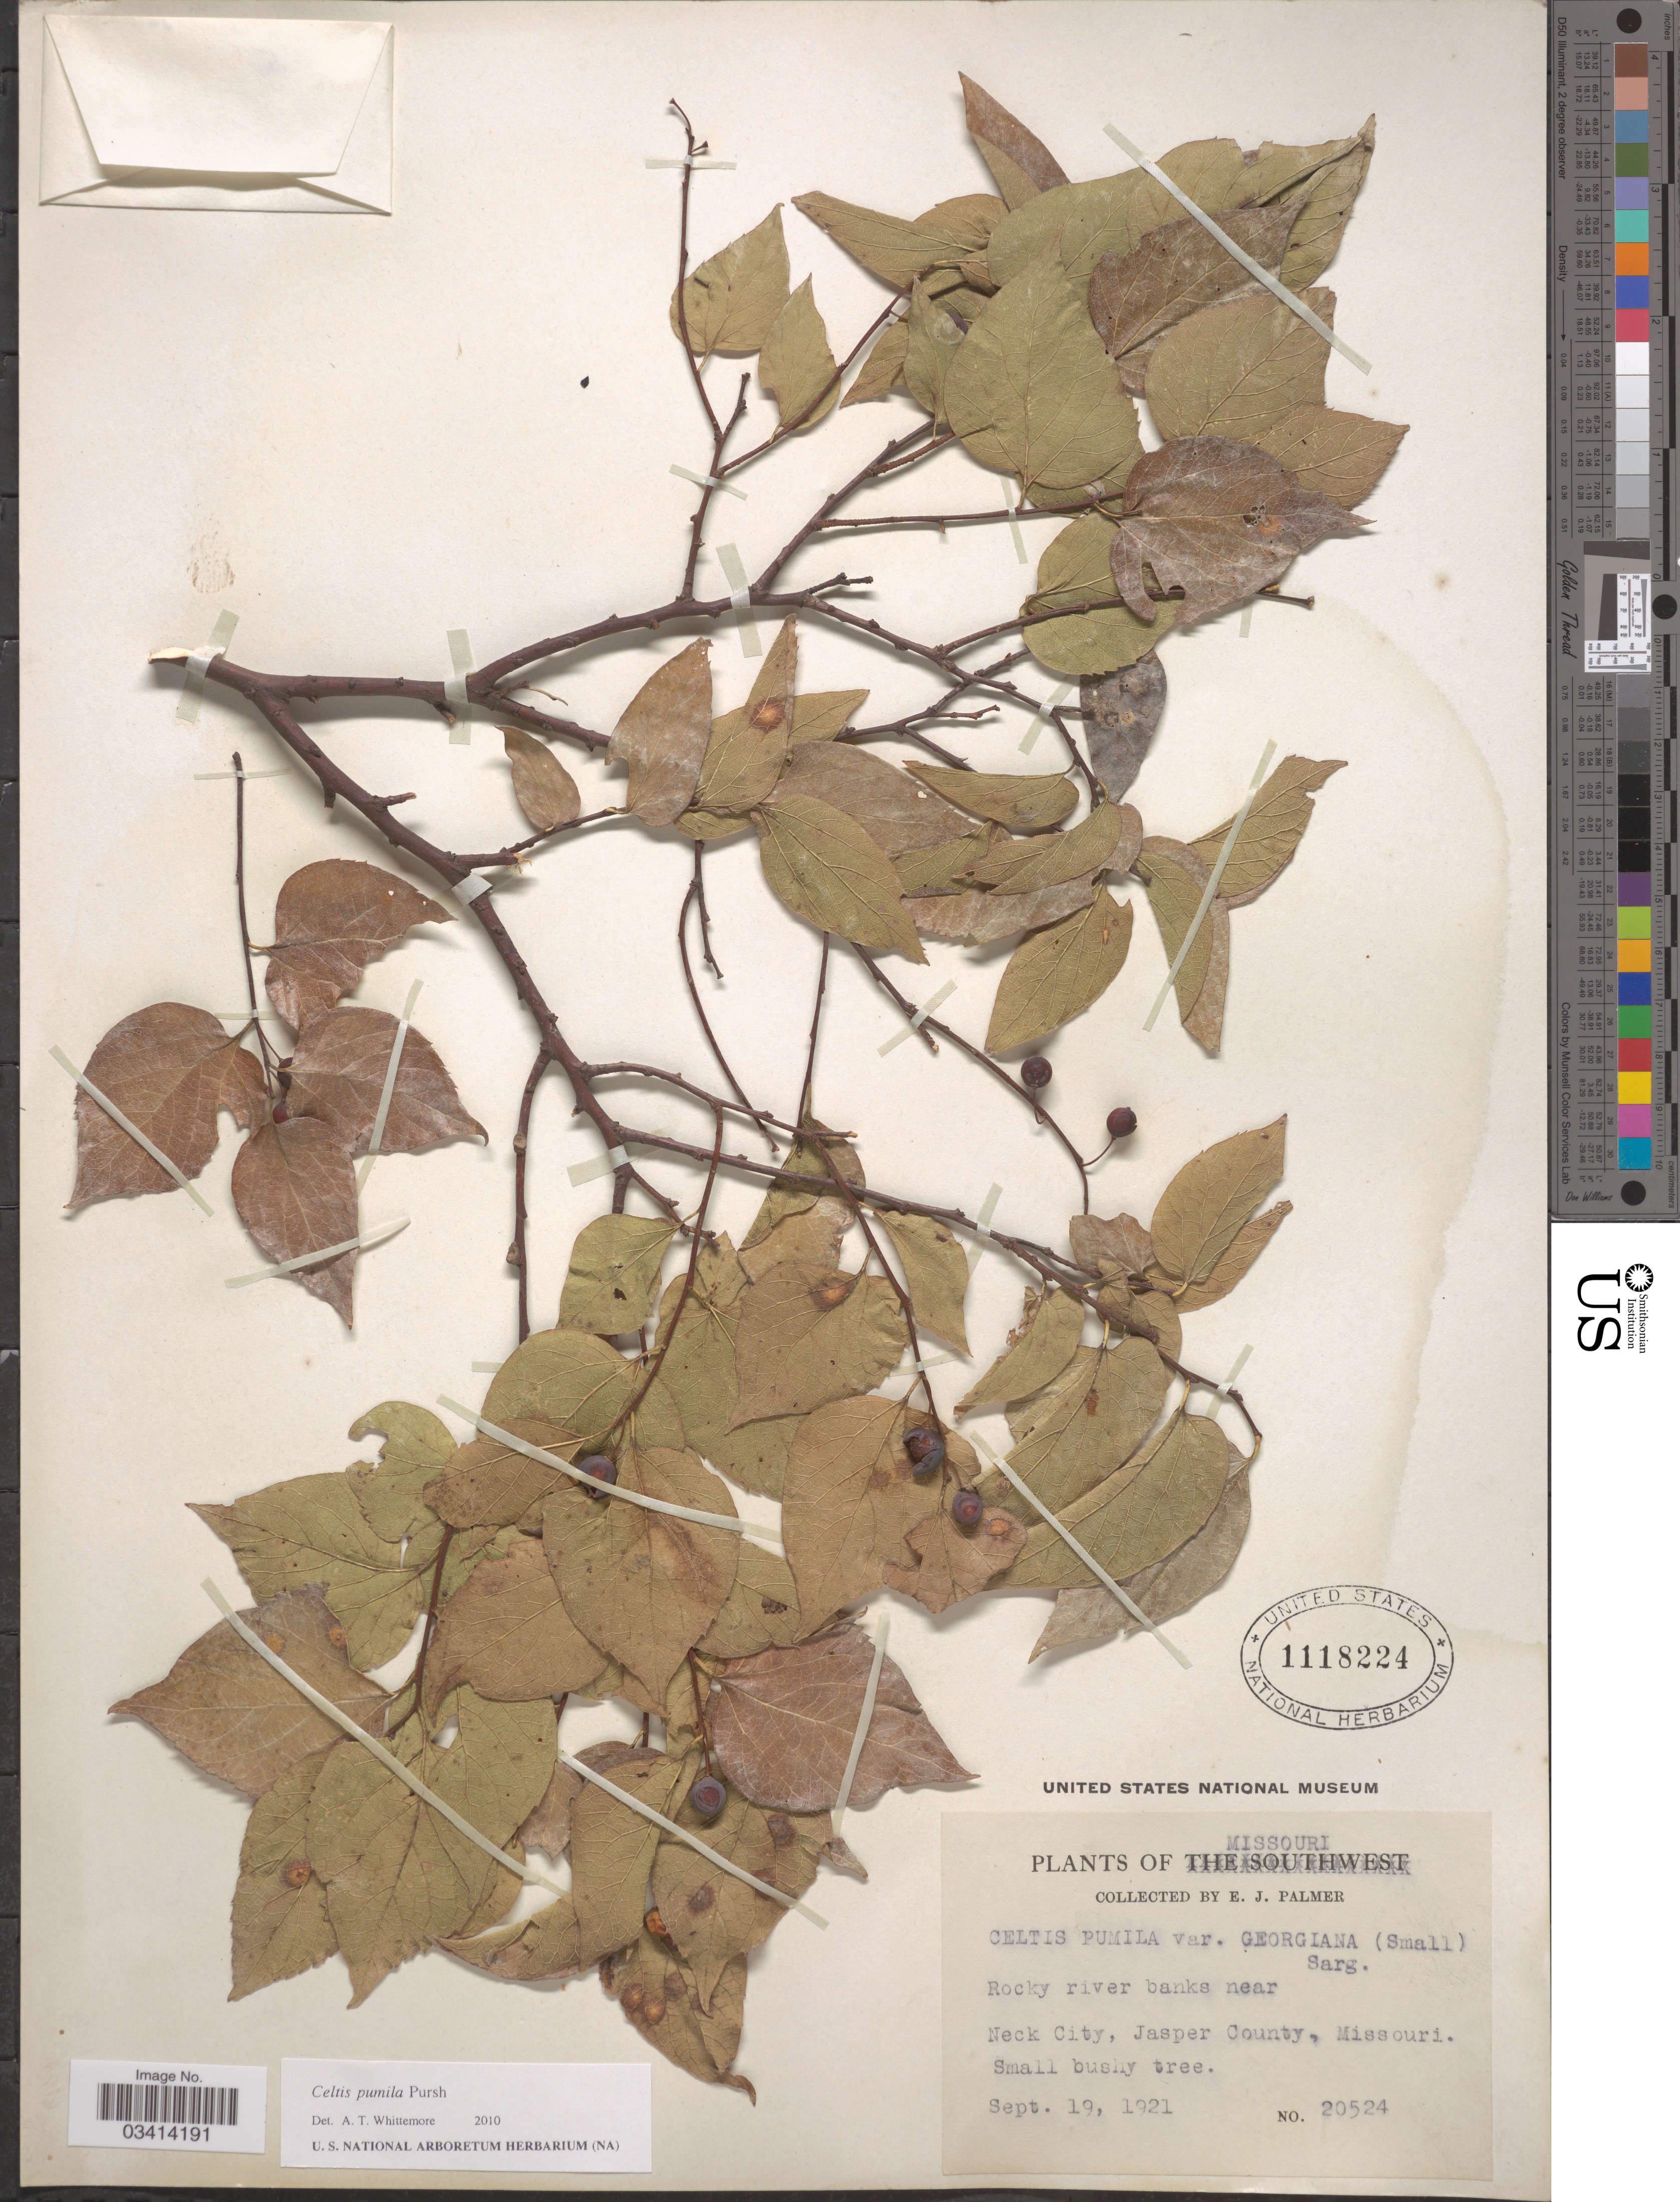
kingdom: Plantae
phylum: Tracheophyta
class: Magnoliopsida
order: Rosales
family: Cannabaceae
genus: Celtis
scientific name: Celtis pumila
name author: Pursh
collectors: E. J. Palmer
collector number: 20524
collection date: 1921-09-19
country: United States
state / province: Missouri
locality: Near City, Jasper County.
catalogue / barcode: US 1118224